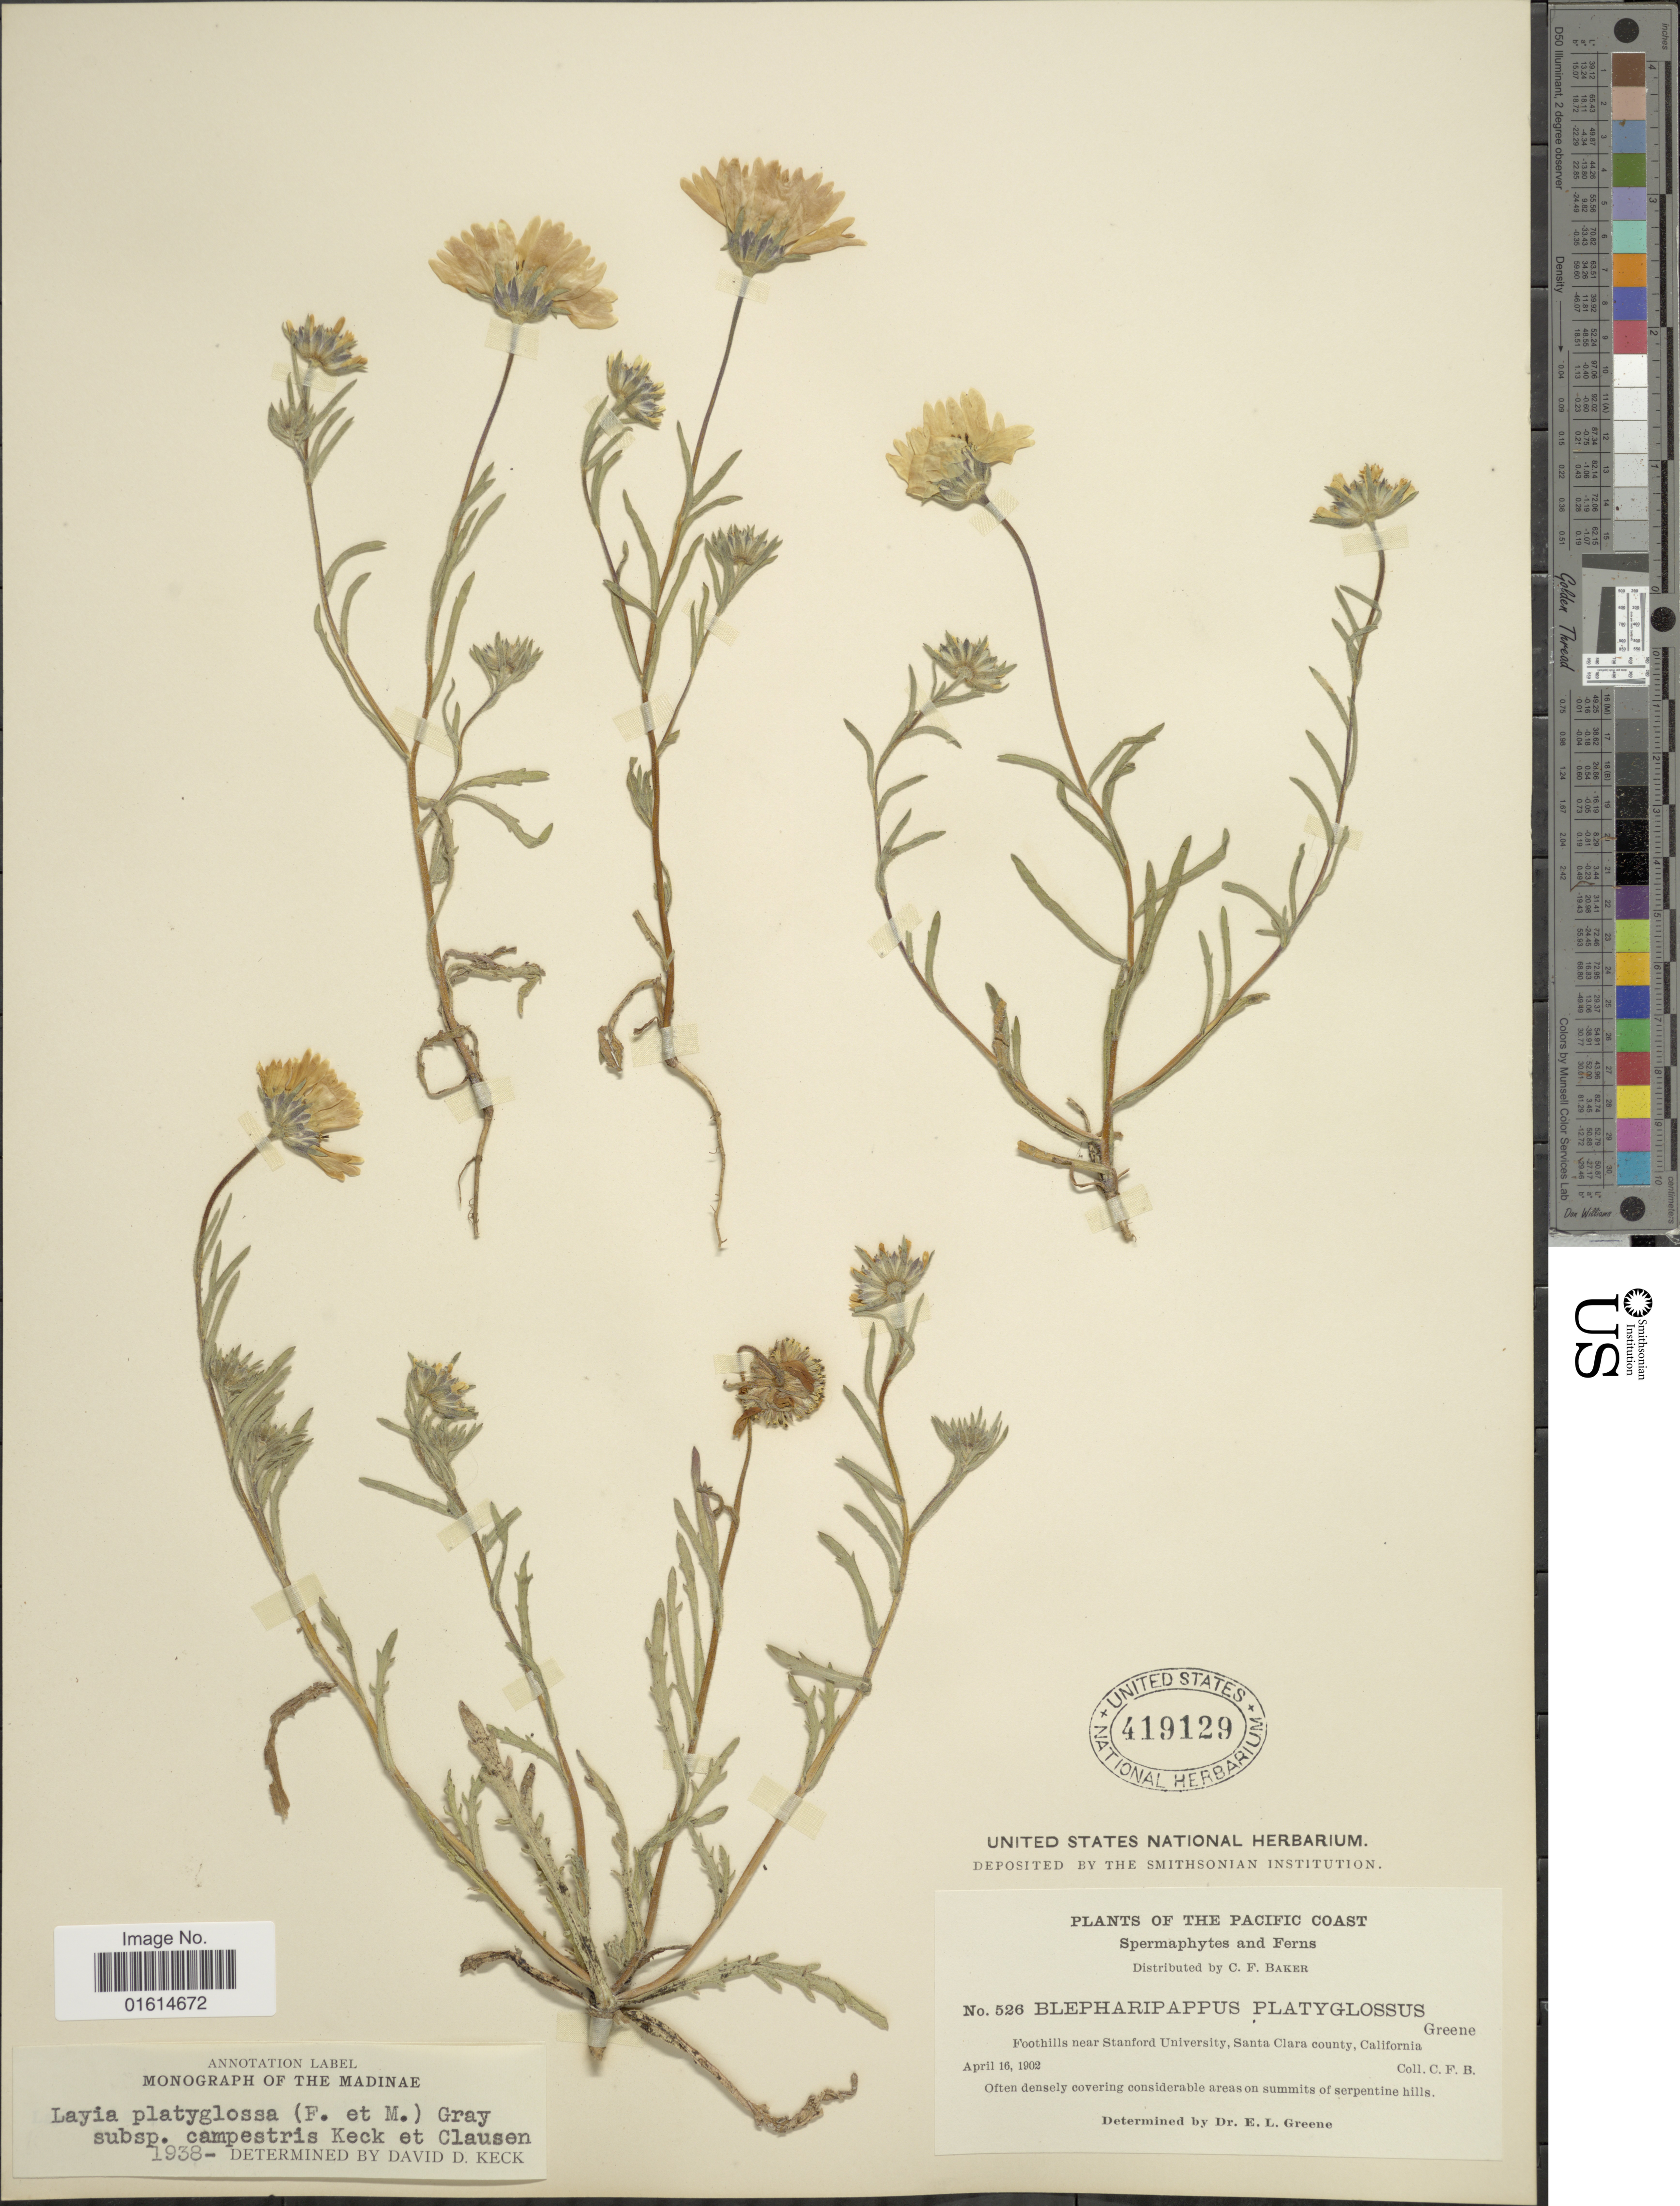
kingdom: Plantae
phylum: Tracheophyta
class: Magnoliopsida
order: Asterales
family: Asteraceae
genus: Layia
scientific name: Layia platyglossa subsp. campestris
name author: D.D. Keck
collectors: C. F. Baker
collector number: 526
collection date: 1902-04-16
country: United States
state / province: California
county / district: Santa Clara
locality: Pacific Coast, Foothills near Stanford University, Santa Clara county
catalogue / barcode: US 419129